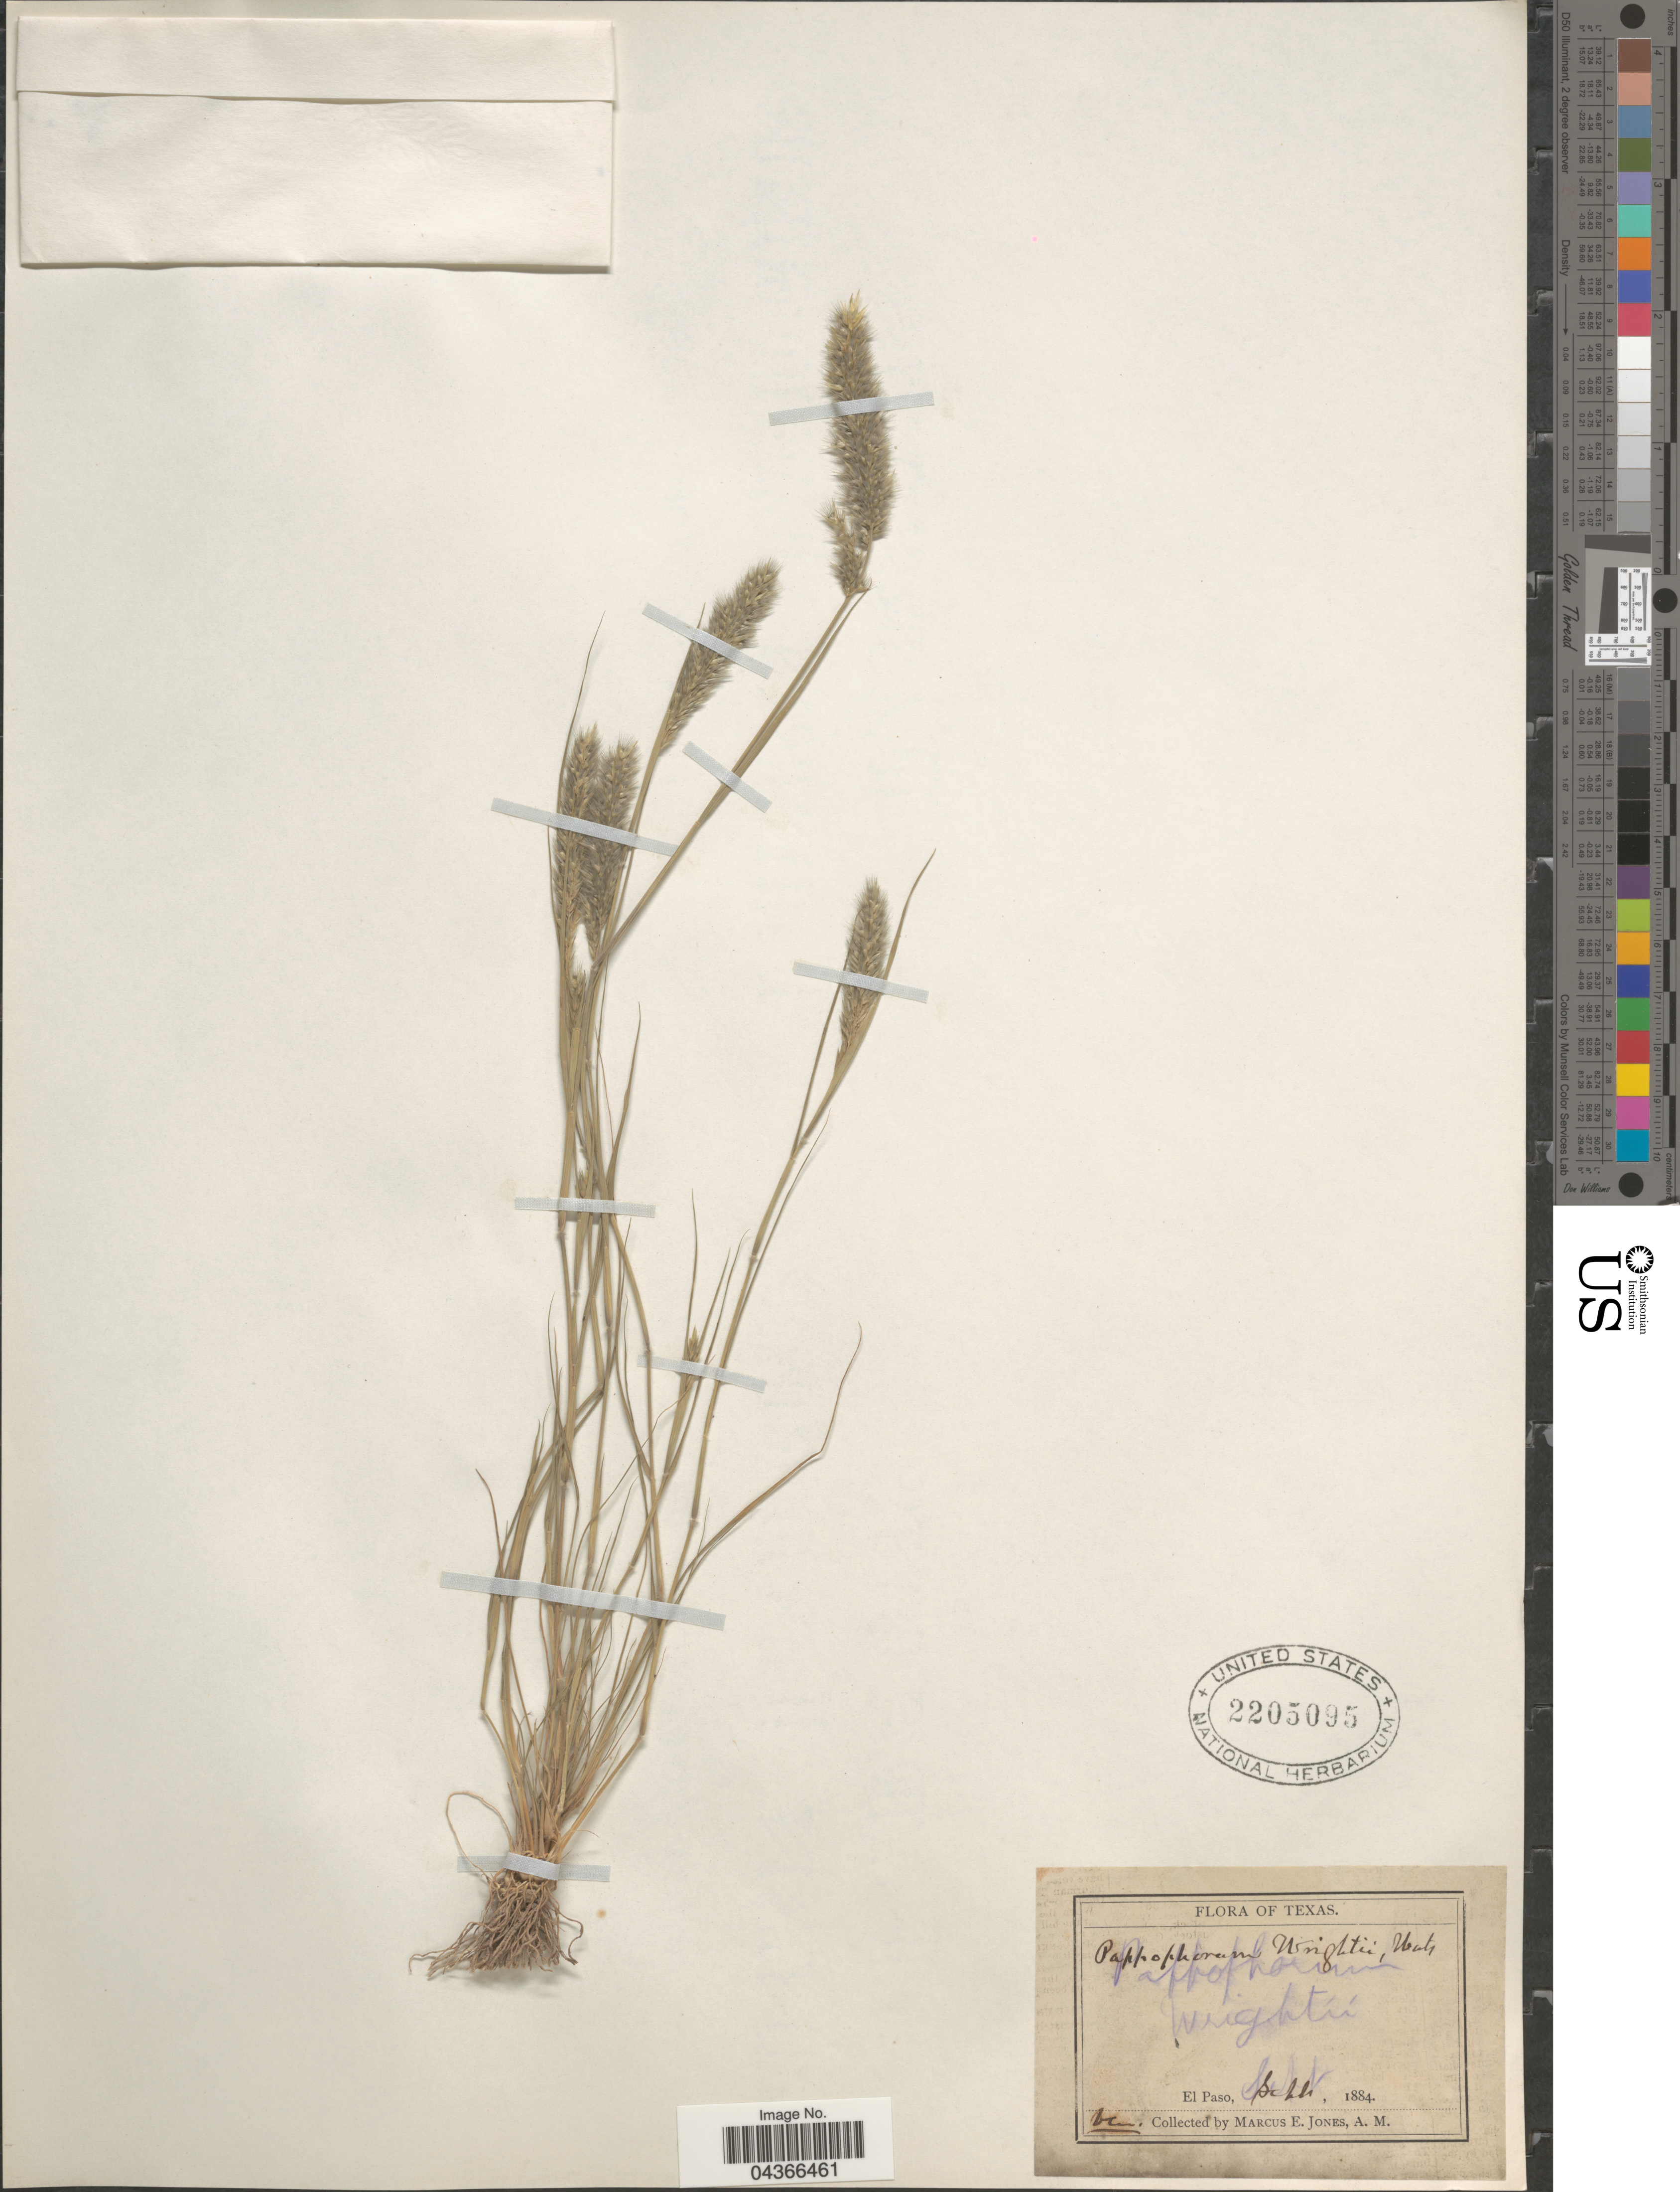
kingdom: Plantae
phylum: Tracheophyta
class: Liliopsida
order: Poales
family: Poaceae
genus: Enneapogon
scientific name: Enneapogon desvauxii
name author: P. Beauv.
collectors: M. E. Jones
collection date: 1884-09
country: United States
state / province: Texas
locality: El Paso.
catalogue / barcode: US 2205095